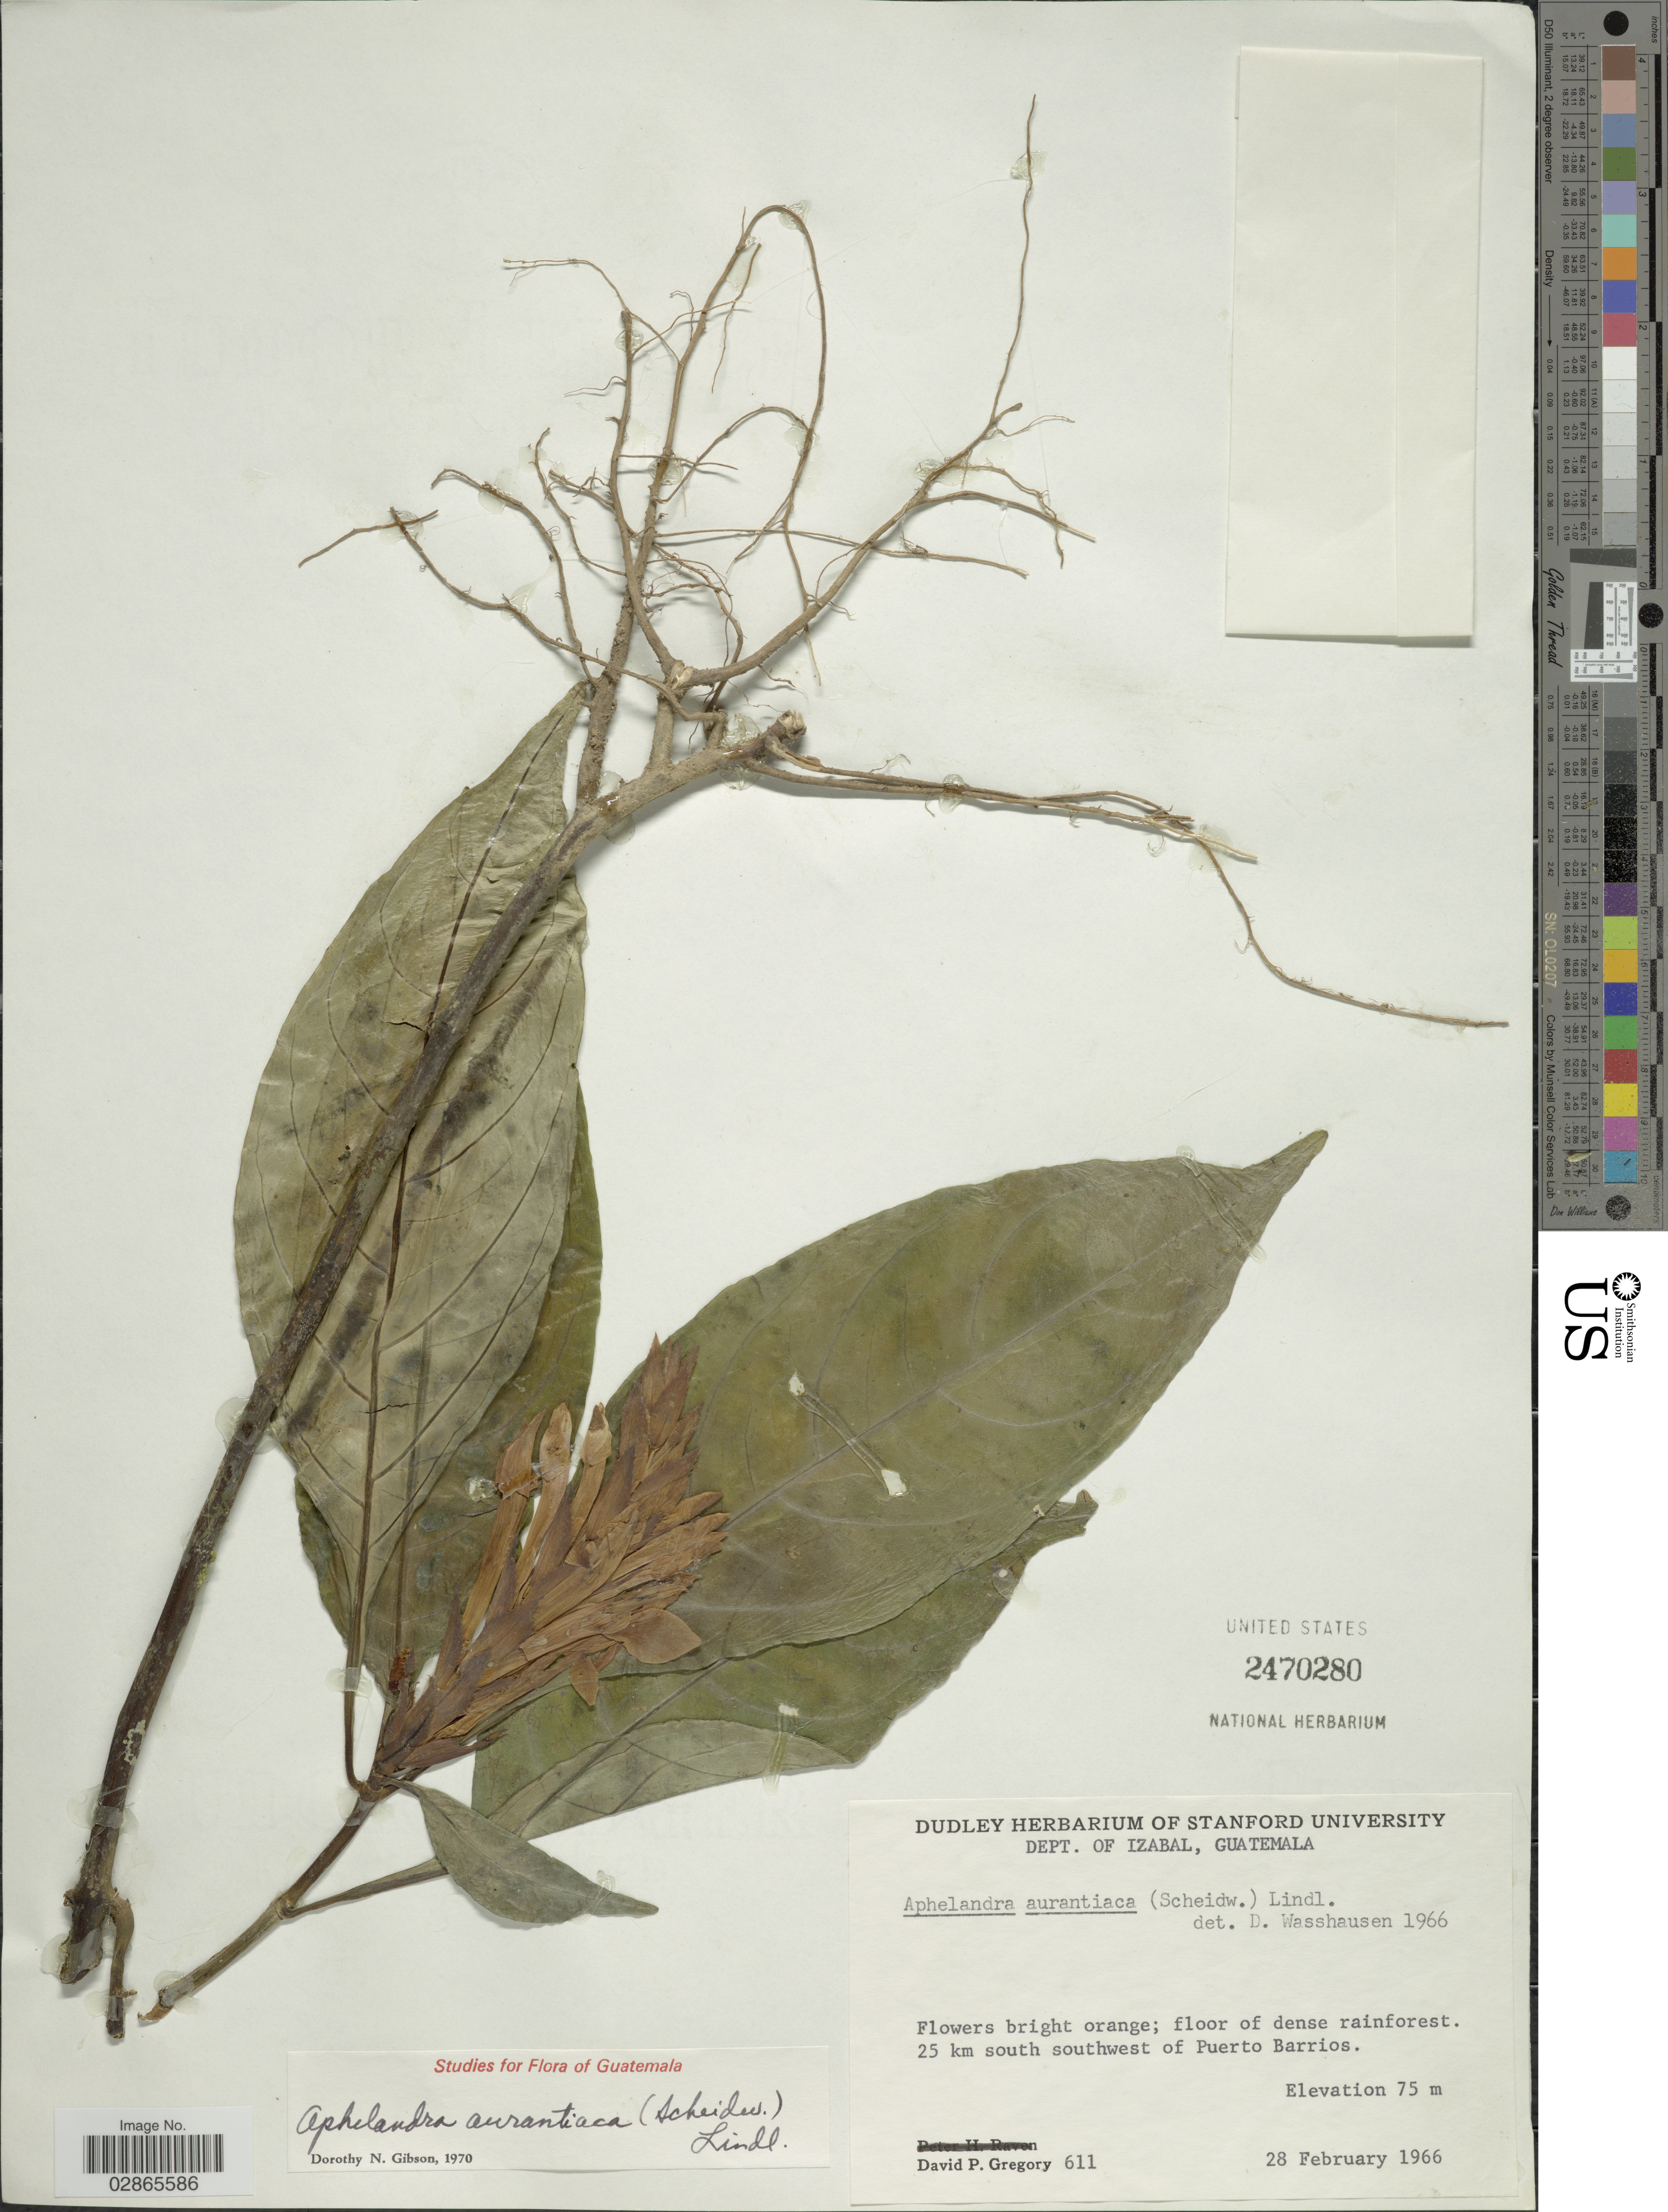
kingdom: Plantae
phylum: Tracheophyta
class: Magnoliopsida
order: Lamiales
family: Acanthaceae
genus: Aphelandra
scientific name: Aphelandra aurantiaca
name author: (Scheidw.) Lindl.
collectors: D. Gregory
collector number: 611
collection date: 1966-02-28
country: Guatemala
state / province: Izabal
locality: Dept. of Izabal. 25 km south southwest of Puerto Barrios.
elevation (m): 75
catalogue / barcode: US 2470280